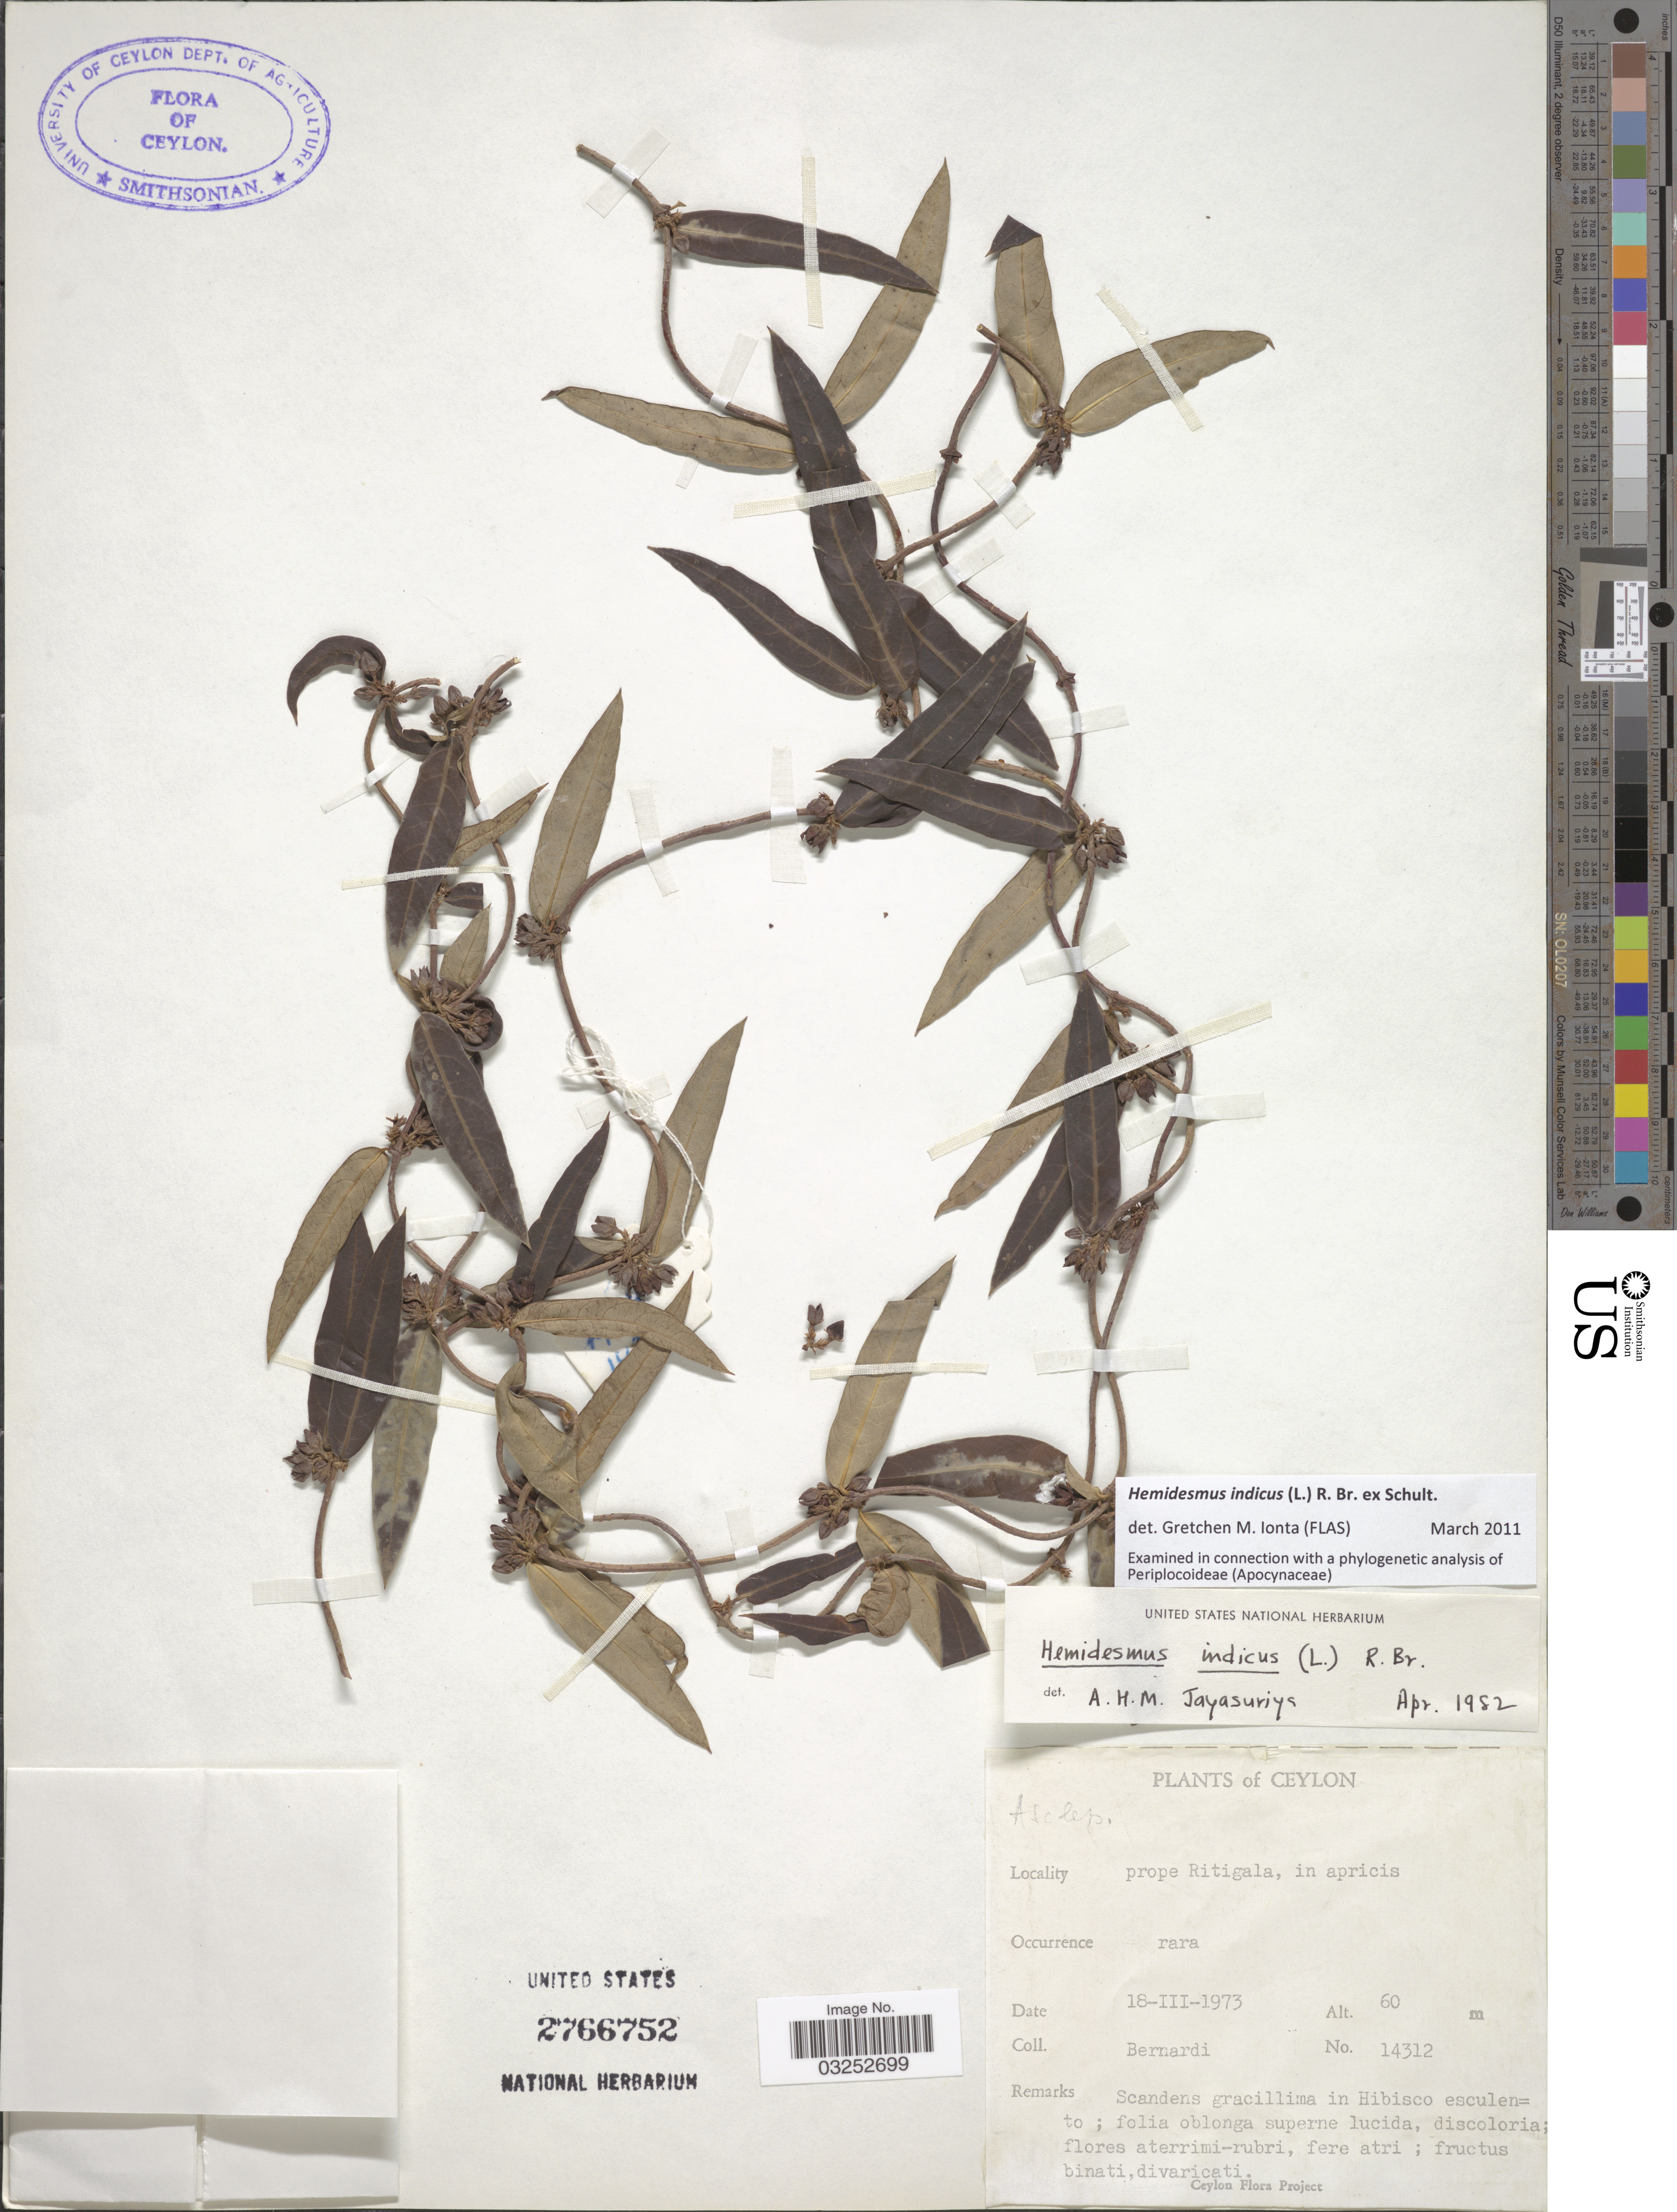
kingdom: Plantae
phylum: Tracheophyta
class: Magnoliopsida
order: Gentianales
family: Apocynaceae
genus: Hemidesmus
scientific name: Hemidesmus indicus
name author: (L.) R. Br. ex Schult.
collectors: Bernardi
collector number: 14312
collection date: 1973-03-18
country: Sri Lanka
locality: Ceylon, prope Ritigala, in apricis.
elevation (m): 60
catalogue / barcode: US 2766752